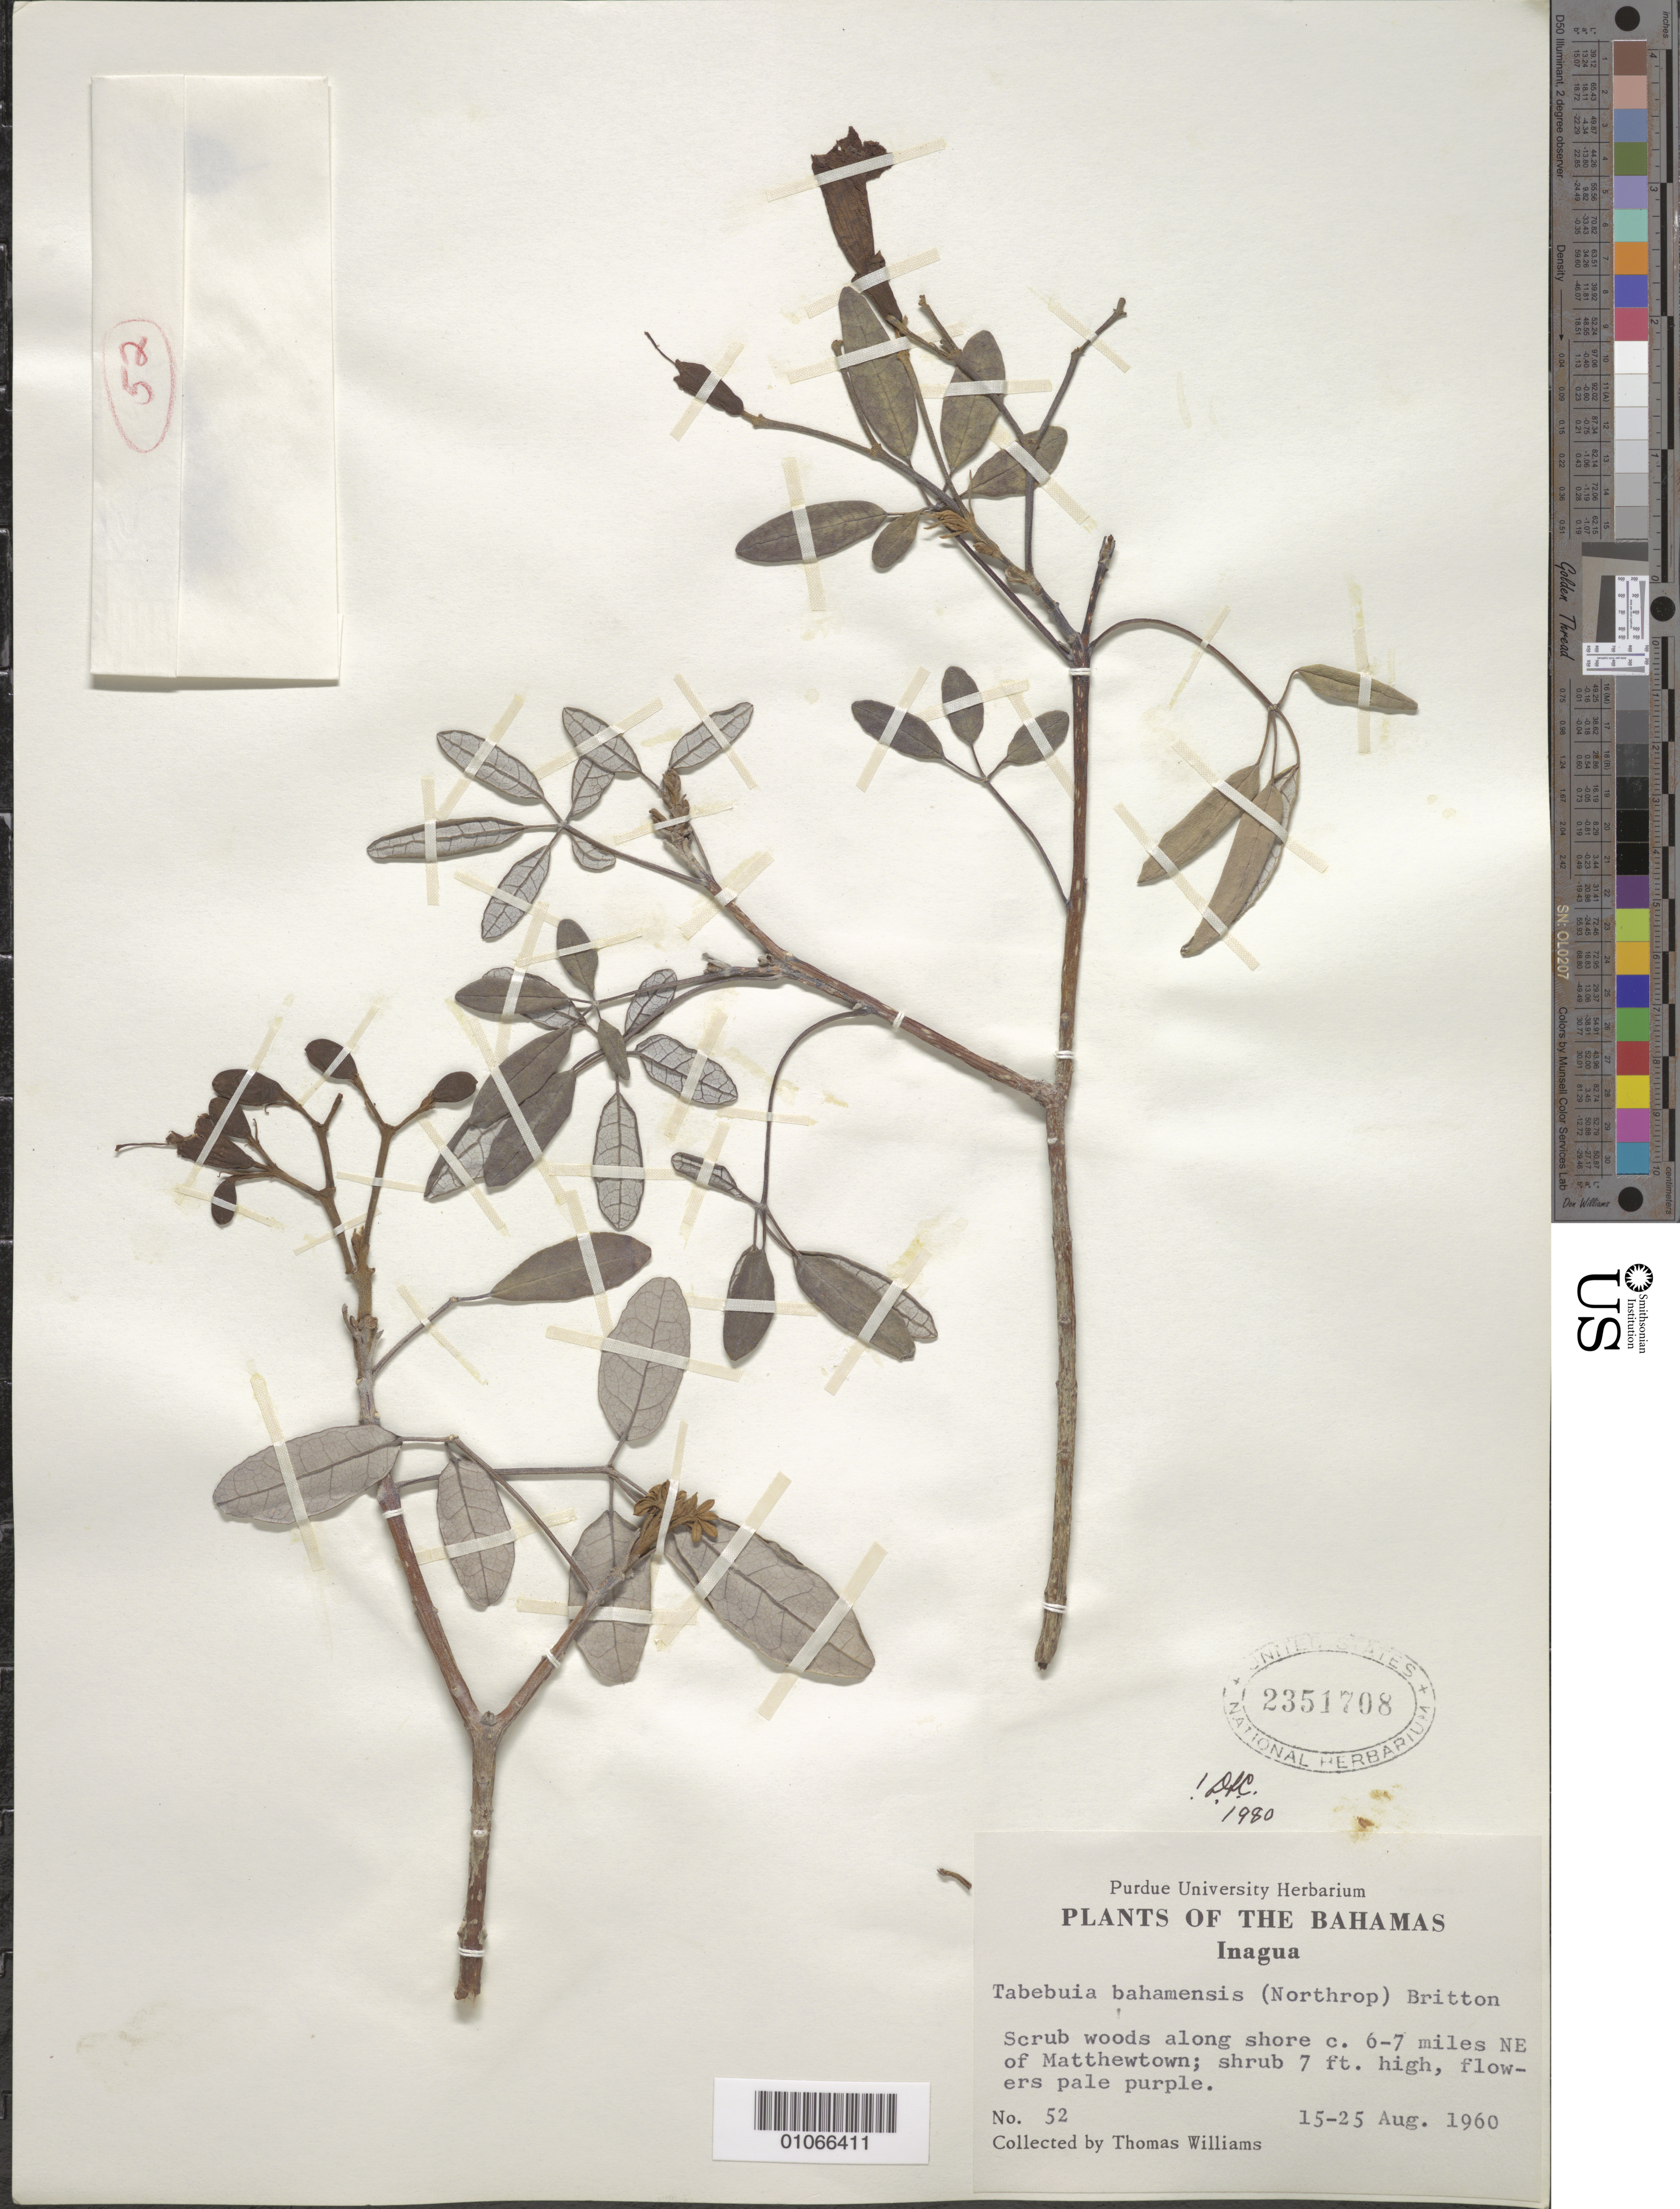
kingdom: Plantae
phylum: Tracheophyta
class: Magnoliopsida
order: Lamiales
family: Bignoniaceae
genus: Tabebuia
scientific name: Tabebuia bahamensis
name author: (Northr.) Britton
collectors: T. Williams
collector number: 52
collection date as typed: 15 Aug 1960 to 25 Aug 1960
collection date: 1960-08-15/1960-08-25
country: Bahamas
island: Great Inagua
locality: Scrub woods along shore about 6-7 miles northeast of Matthewtown.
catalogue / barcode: US 2351708